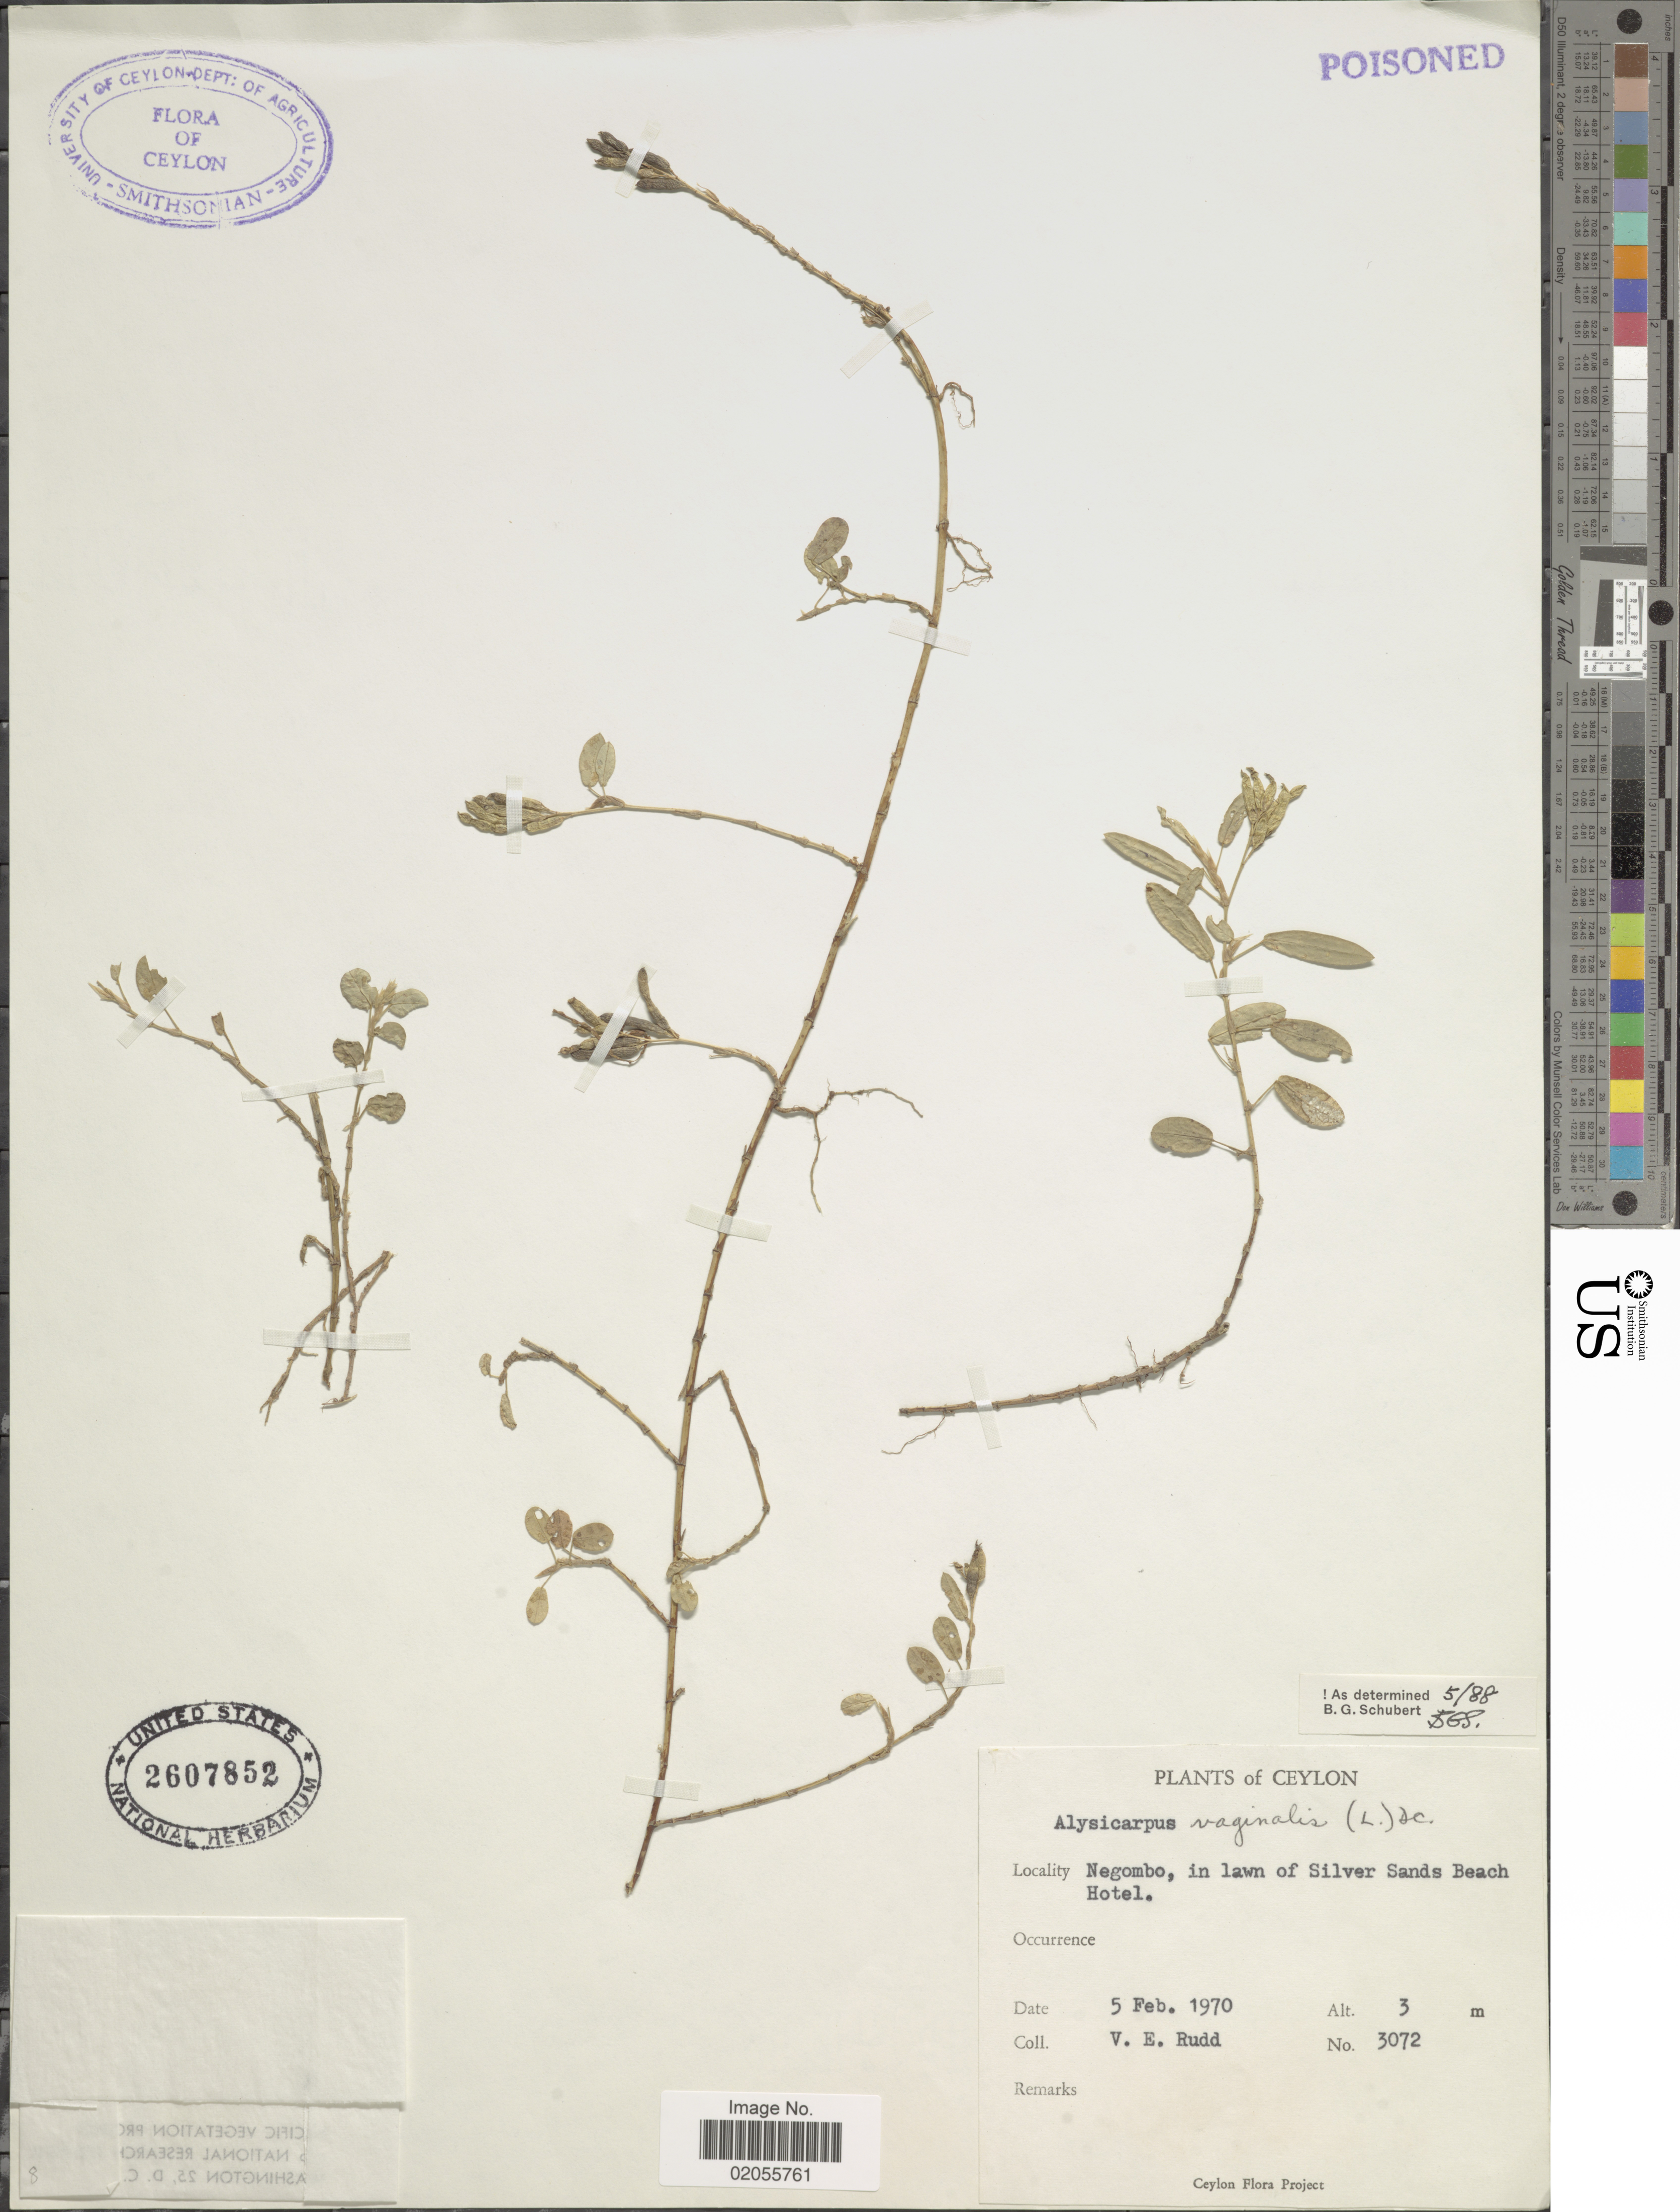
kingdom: Plantae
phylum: Tracheophyta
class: Magnoliopsida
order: Fabales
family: Fabaceae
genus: Alysicarpus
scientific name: Alysicarpus vaginalis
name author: (L.) DC.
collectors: V. E. Rudd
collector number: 3072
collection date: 1970-02-05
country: Sri Lanka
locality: Ceylon, Negombo, in lawn of Silver Sands Beach Hotel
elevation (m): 3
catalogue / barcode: US 2607852